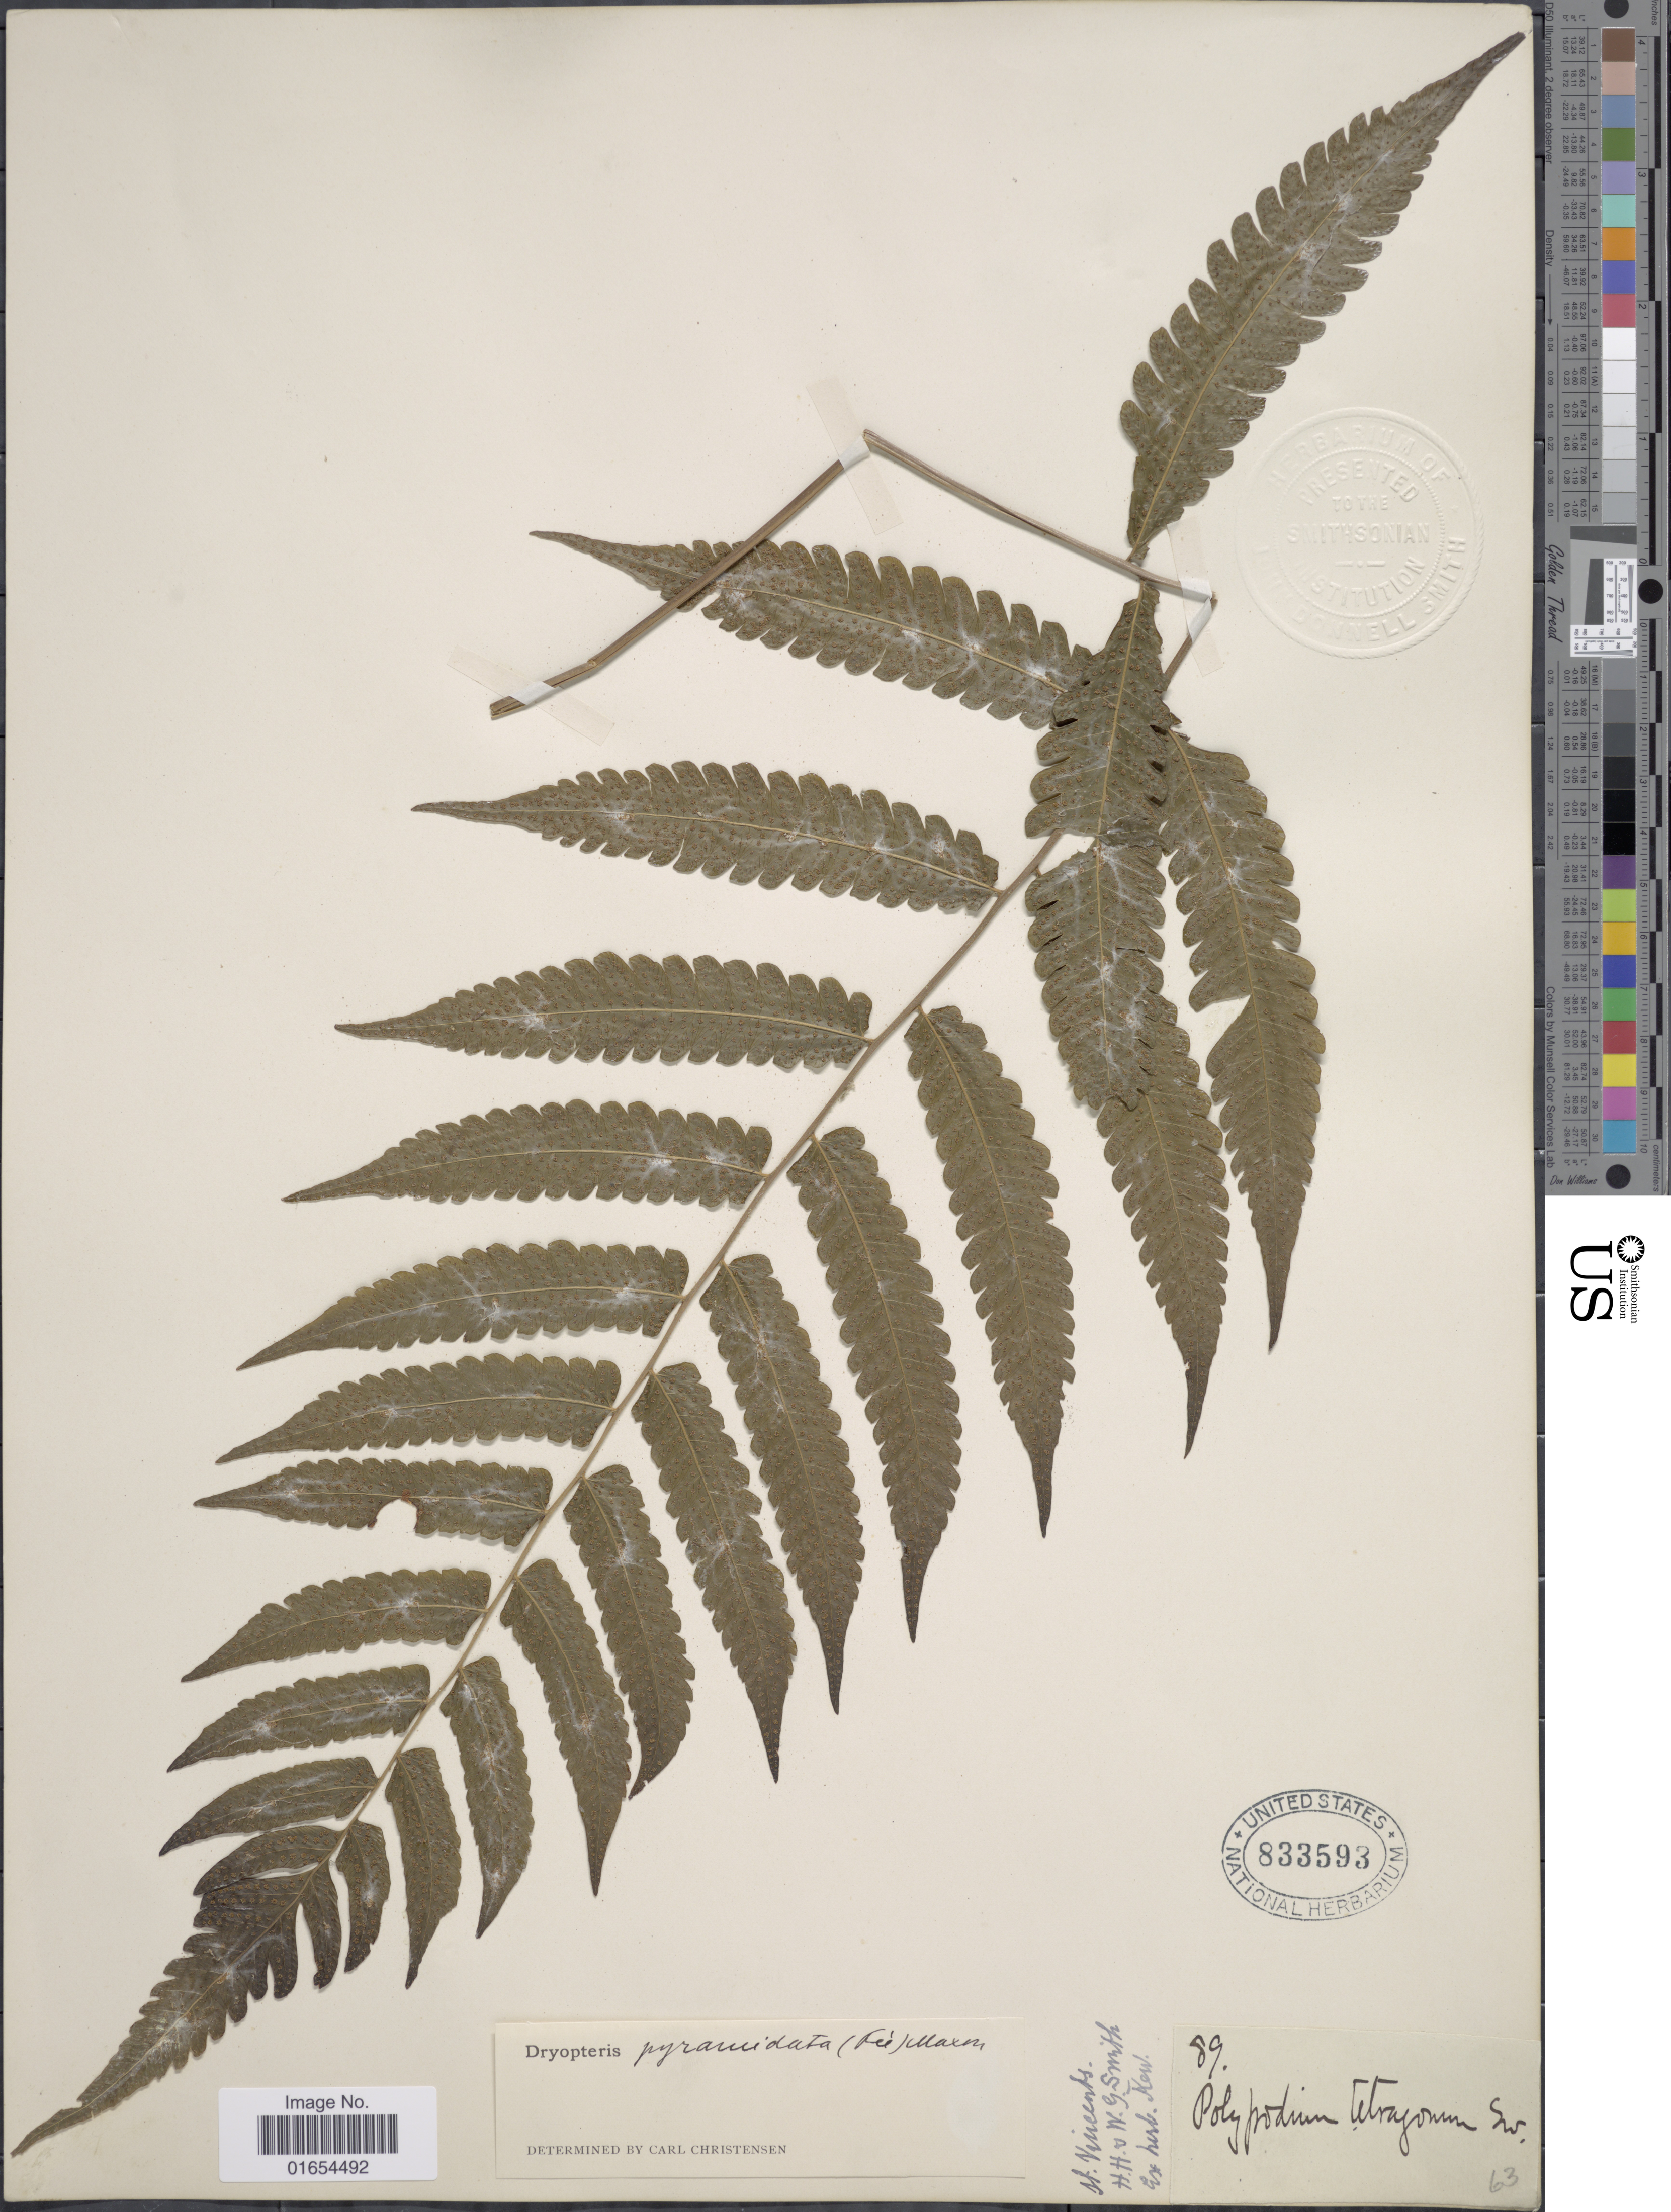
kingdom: Plantae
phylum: Tracheophyta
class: Polypodiopsida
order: Polypodiales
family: Thelypteridaceae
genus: Goniopteris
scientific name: Goniopteris abrupta (Desv.) comb. nov., ined 2015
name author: (Desv.)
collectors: H. H. Smith & W. Smith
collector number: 89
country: St. Vincent - Grenadines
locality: St. Vincents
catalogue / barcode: US 833593